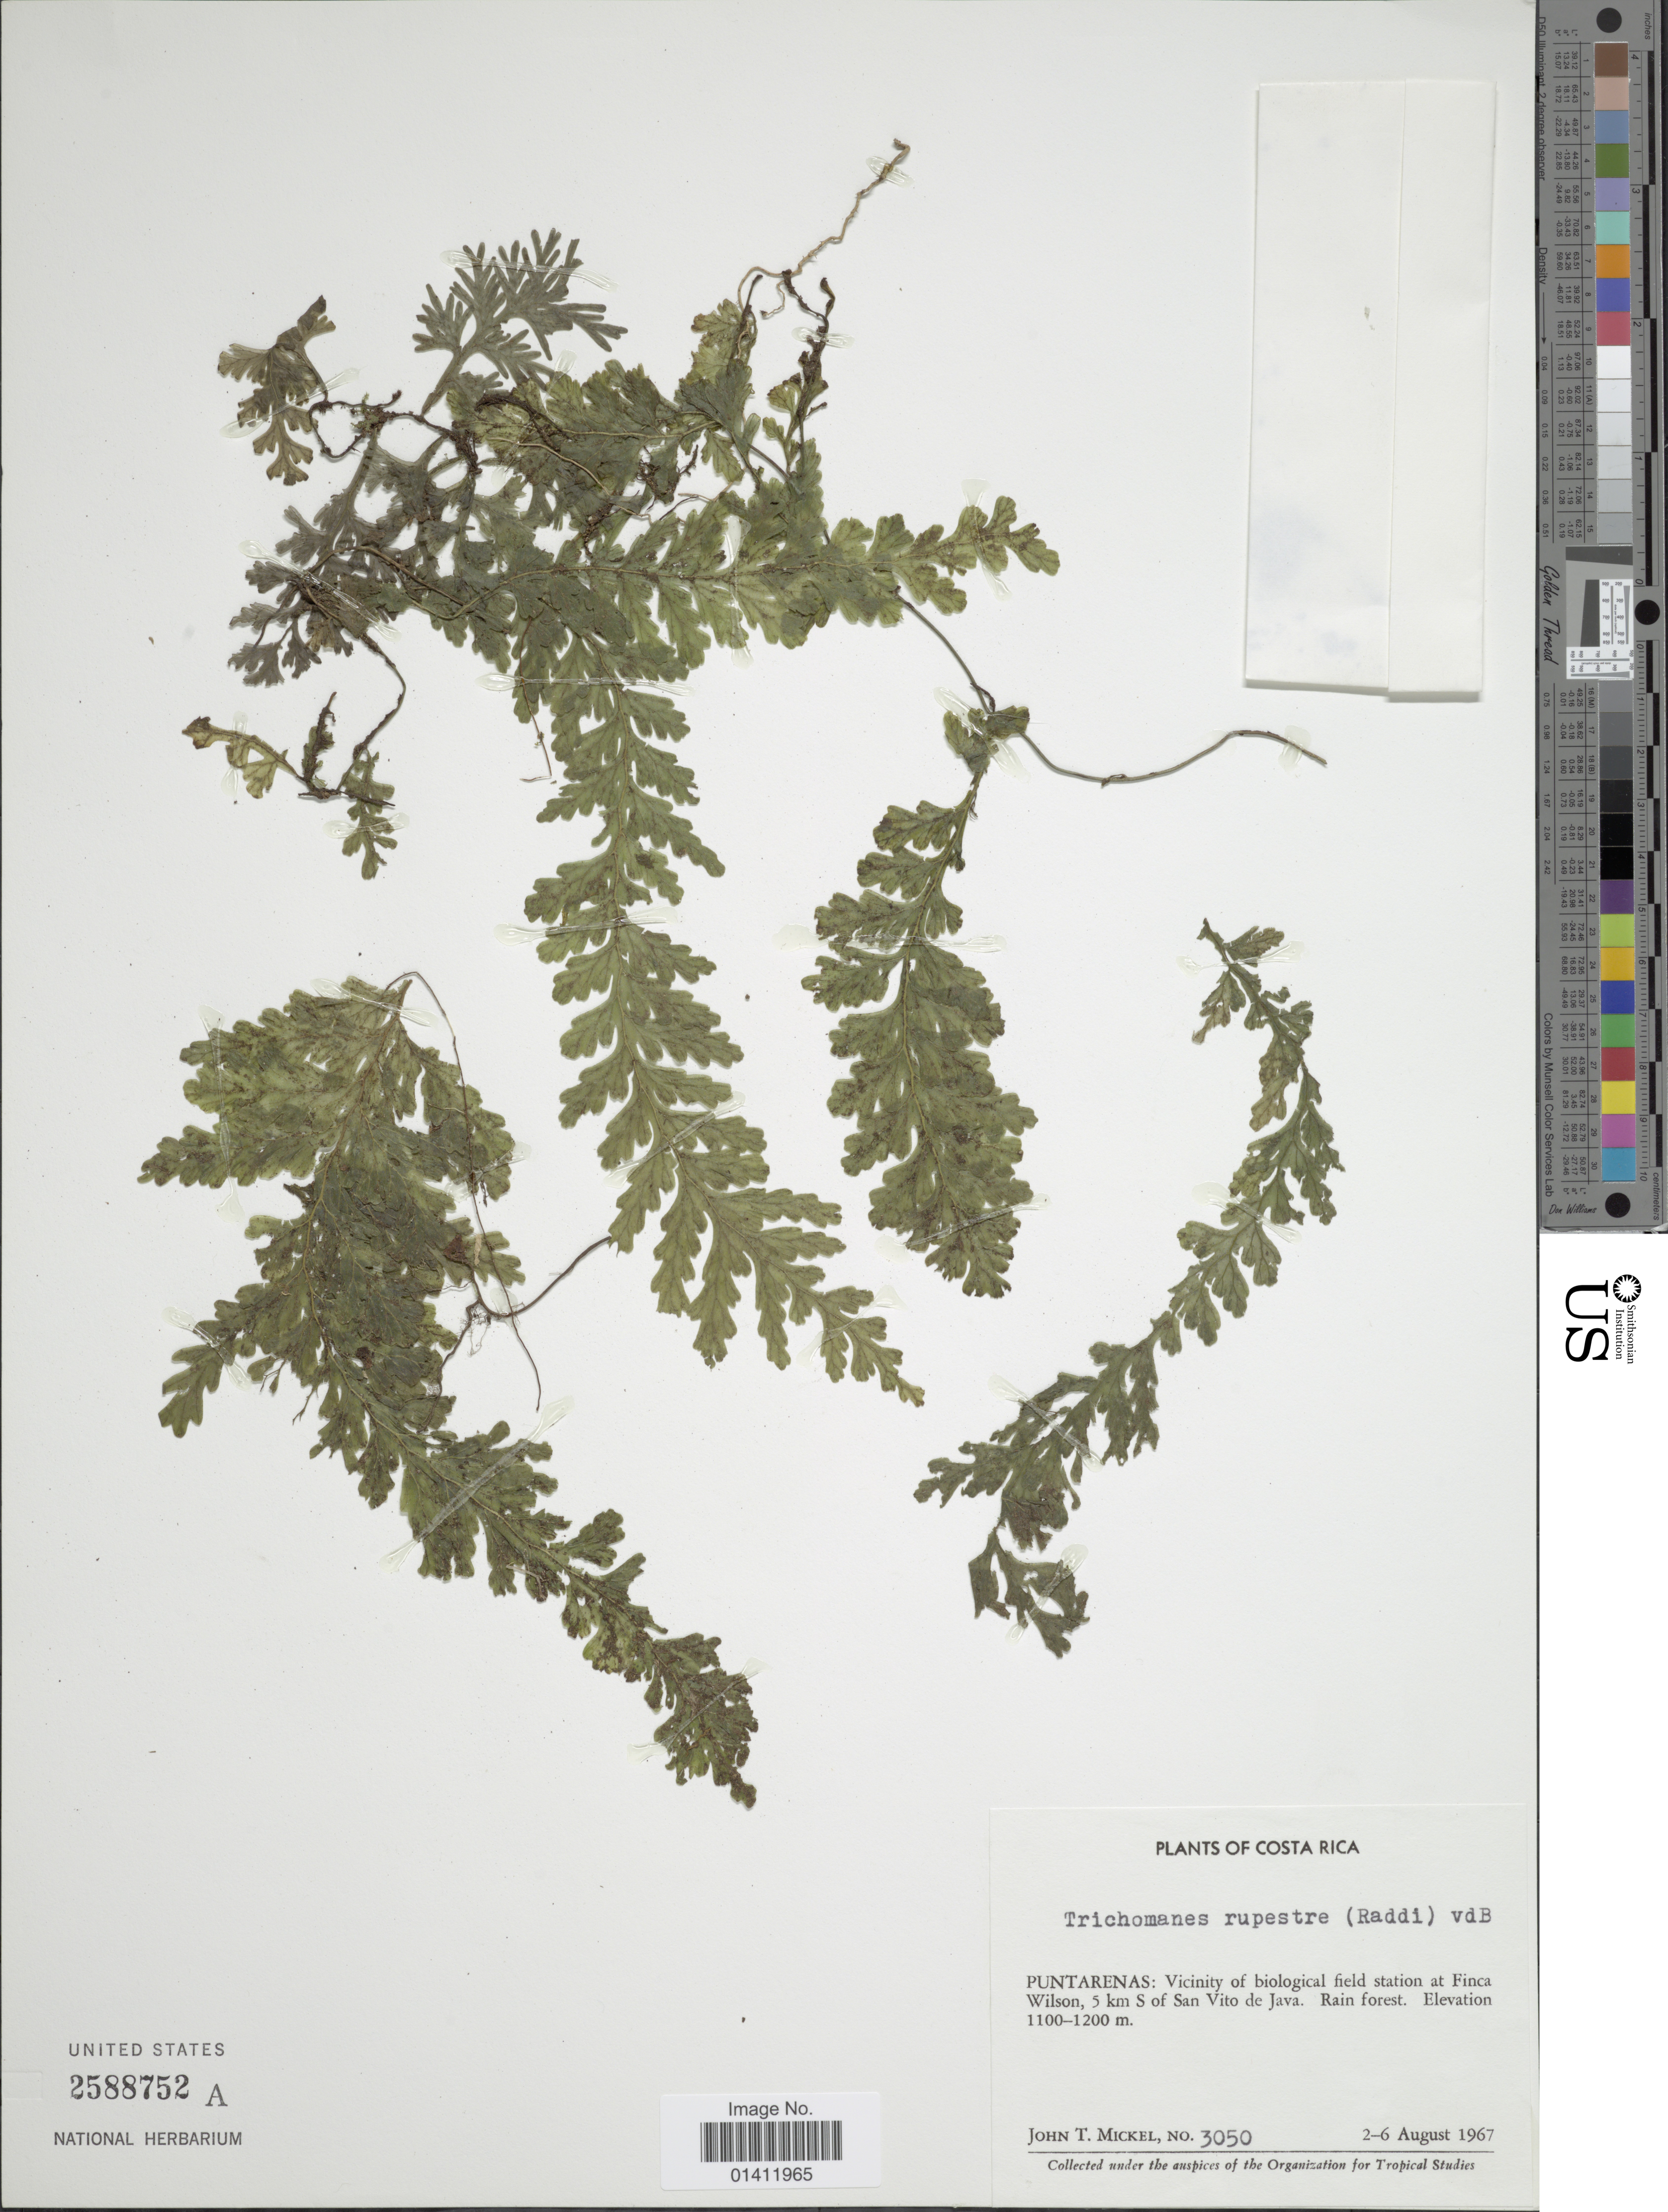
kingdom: Plantae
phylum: Tracheophyta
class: Polypodiopsida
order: Hymenophyllales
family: Hymenophyllaceae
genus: Vandenboschia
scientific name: Vandenboschia rupestris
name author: (Raddi) Ebihara & K. Iwats.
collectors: J. T. Mickel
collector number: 3050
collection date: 1967-08-02/1967-08-06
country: Costa Rica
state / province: Puntarenas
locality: Vicinity of biological field station at Finca Wilson, 5 km S of San Vito de Java.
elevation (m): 1100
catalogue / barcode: US 2588752A